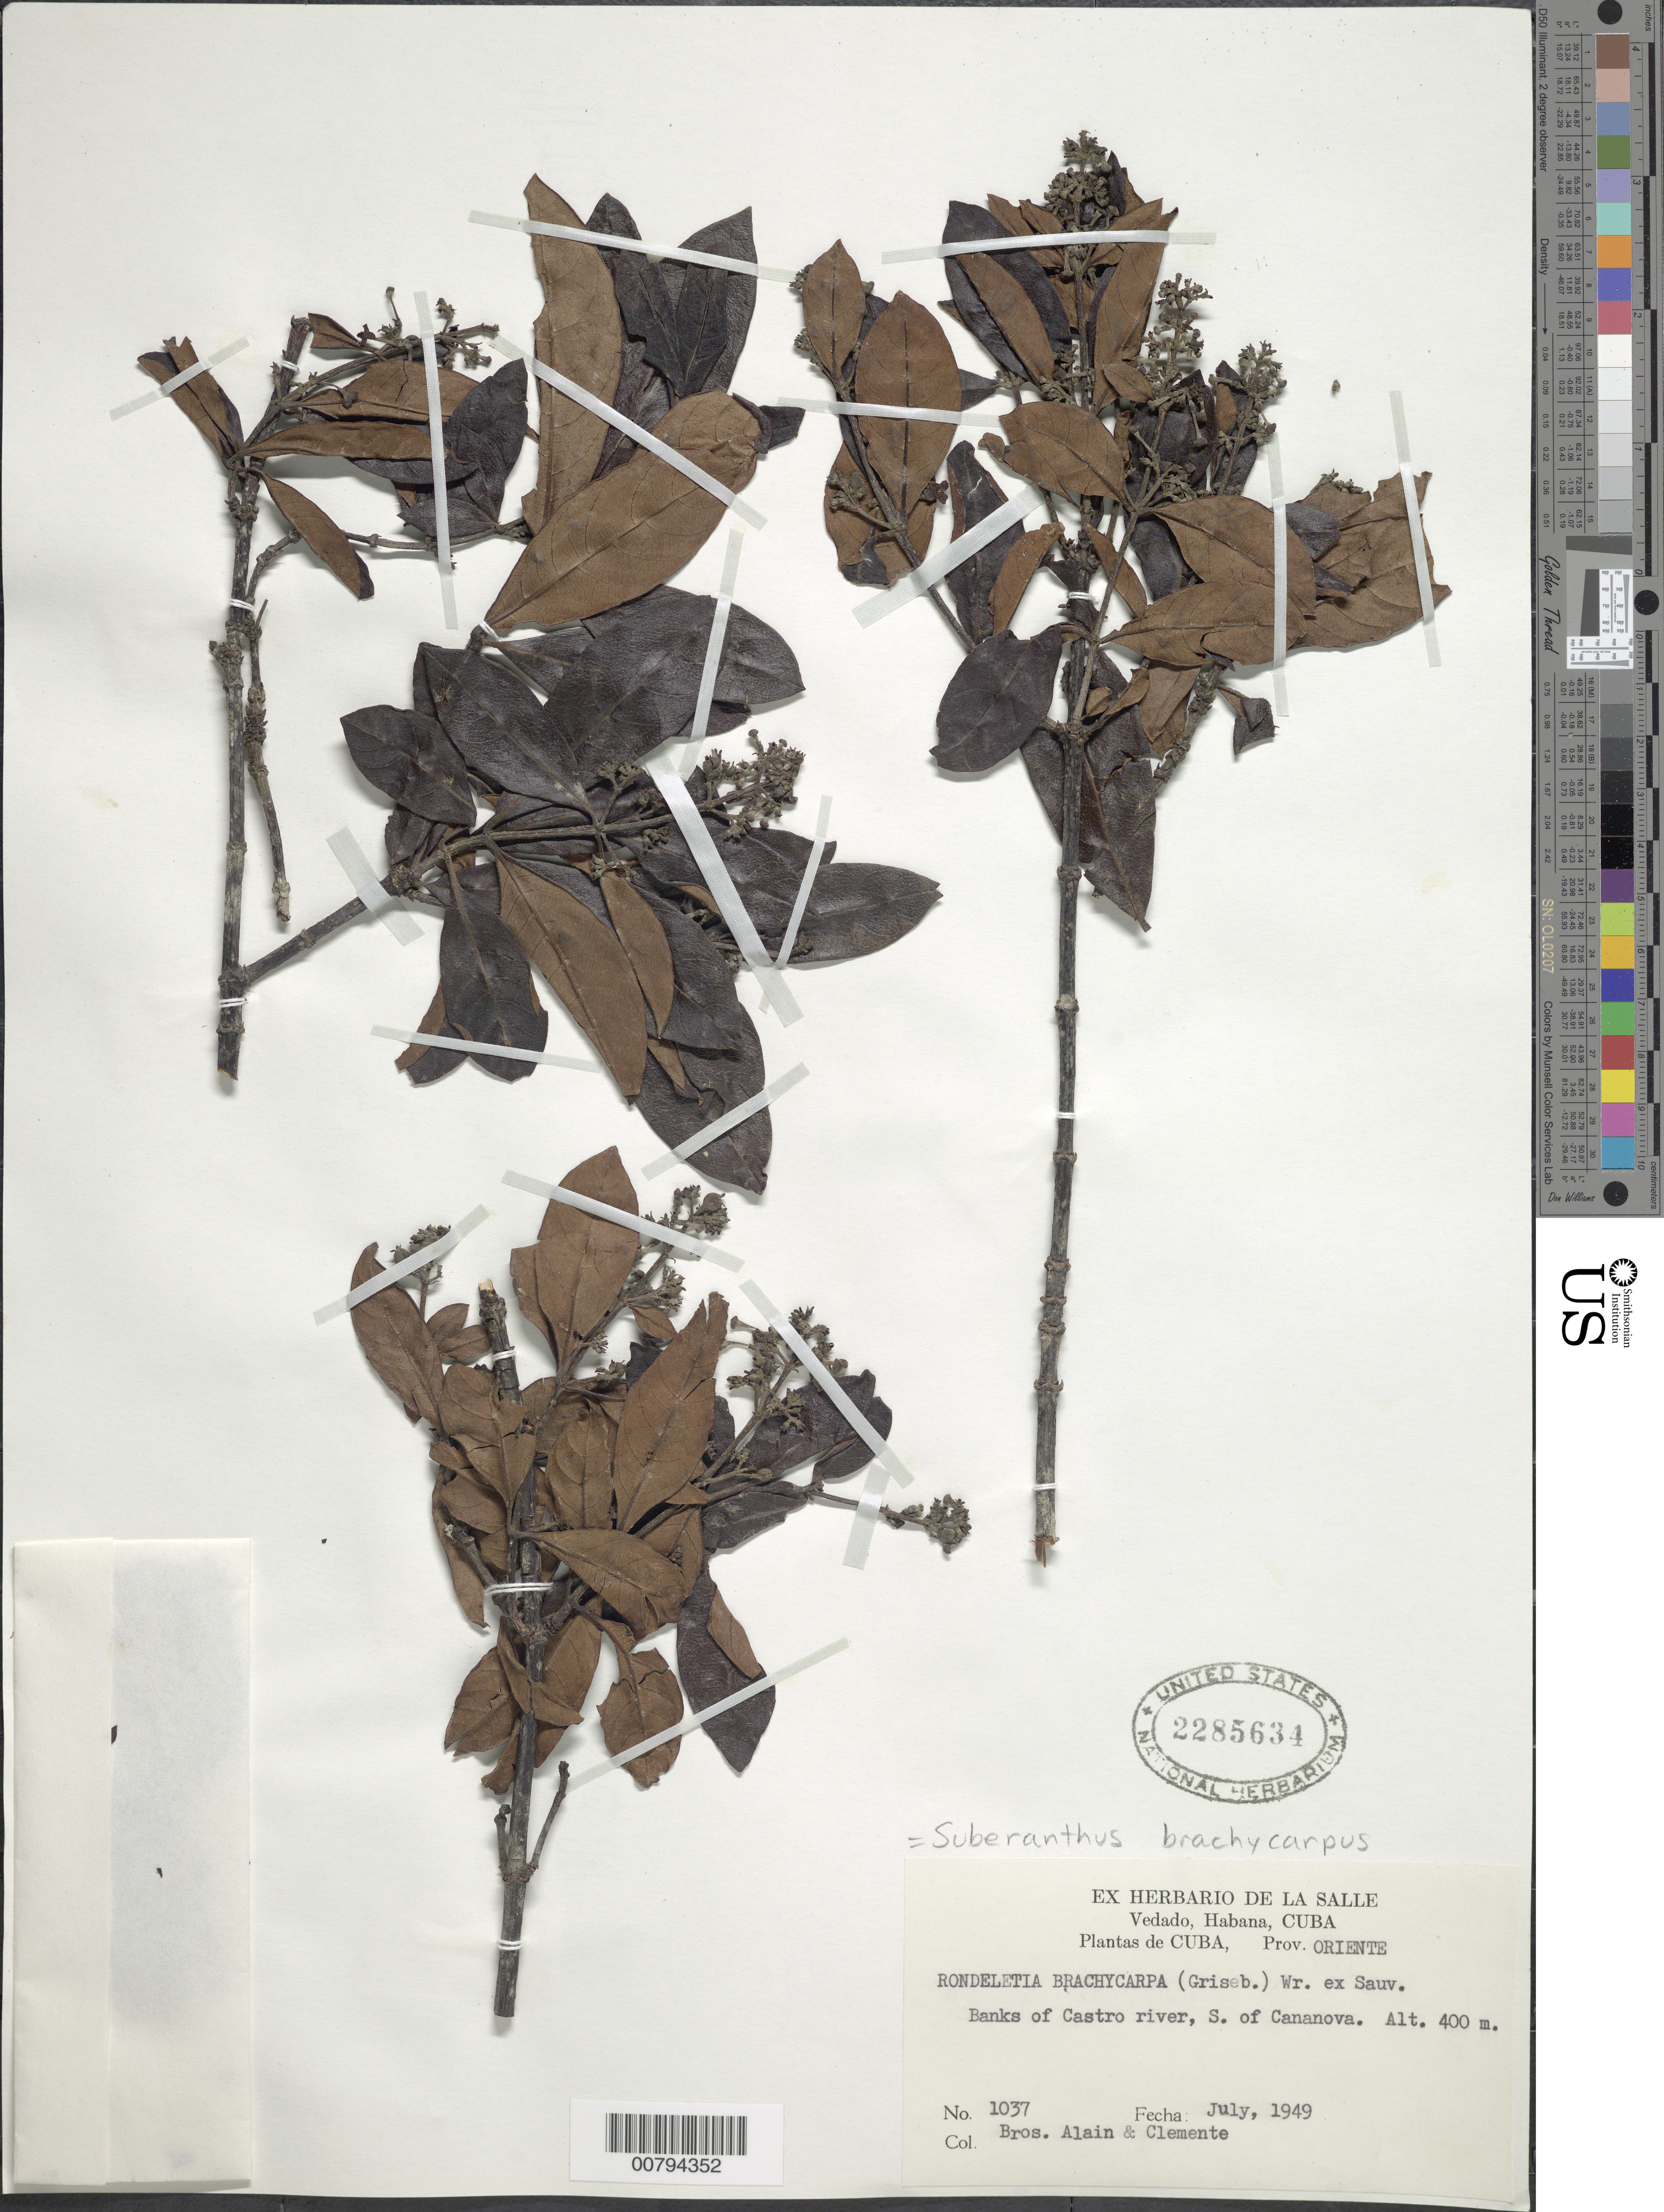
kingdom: Plantae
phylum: Tracheophyta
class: Magnoliopsida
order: Gentianales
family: Rubiaceae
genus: Suberanthus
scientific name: Suberanthus brachycarpus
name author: (Griseb.) Borhidi & Fernández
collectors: A. H. Liogier & Bro. Clemente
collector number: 1037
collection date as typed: Jul 1949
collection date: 1949-07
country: Cuba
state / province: Oriente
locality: Banks of Castro River, S. of Cananova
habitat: River banks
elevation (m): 400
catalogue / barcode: US 2285634